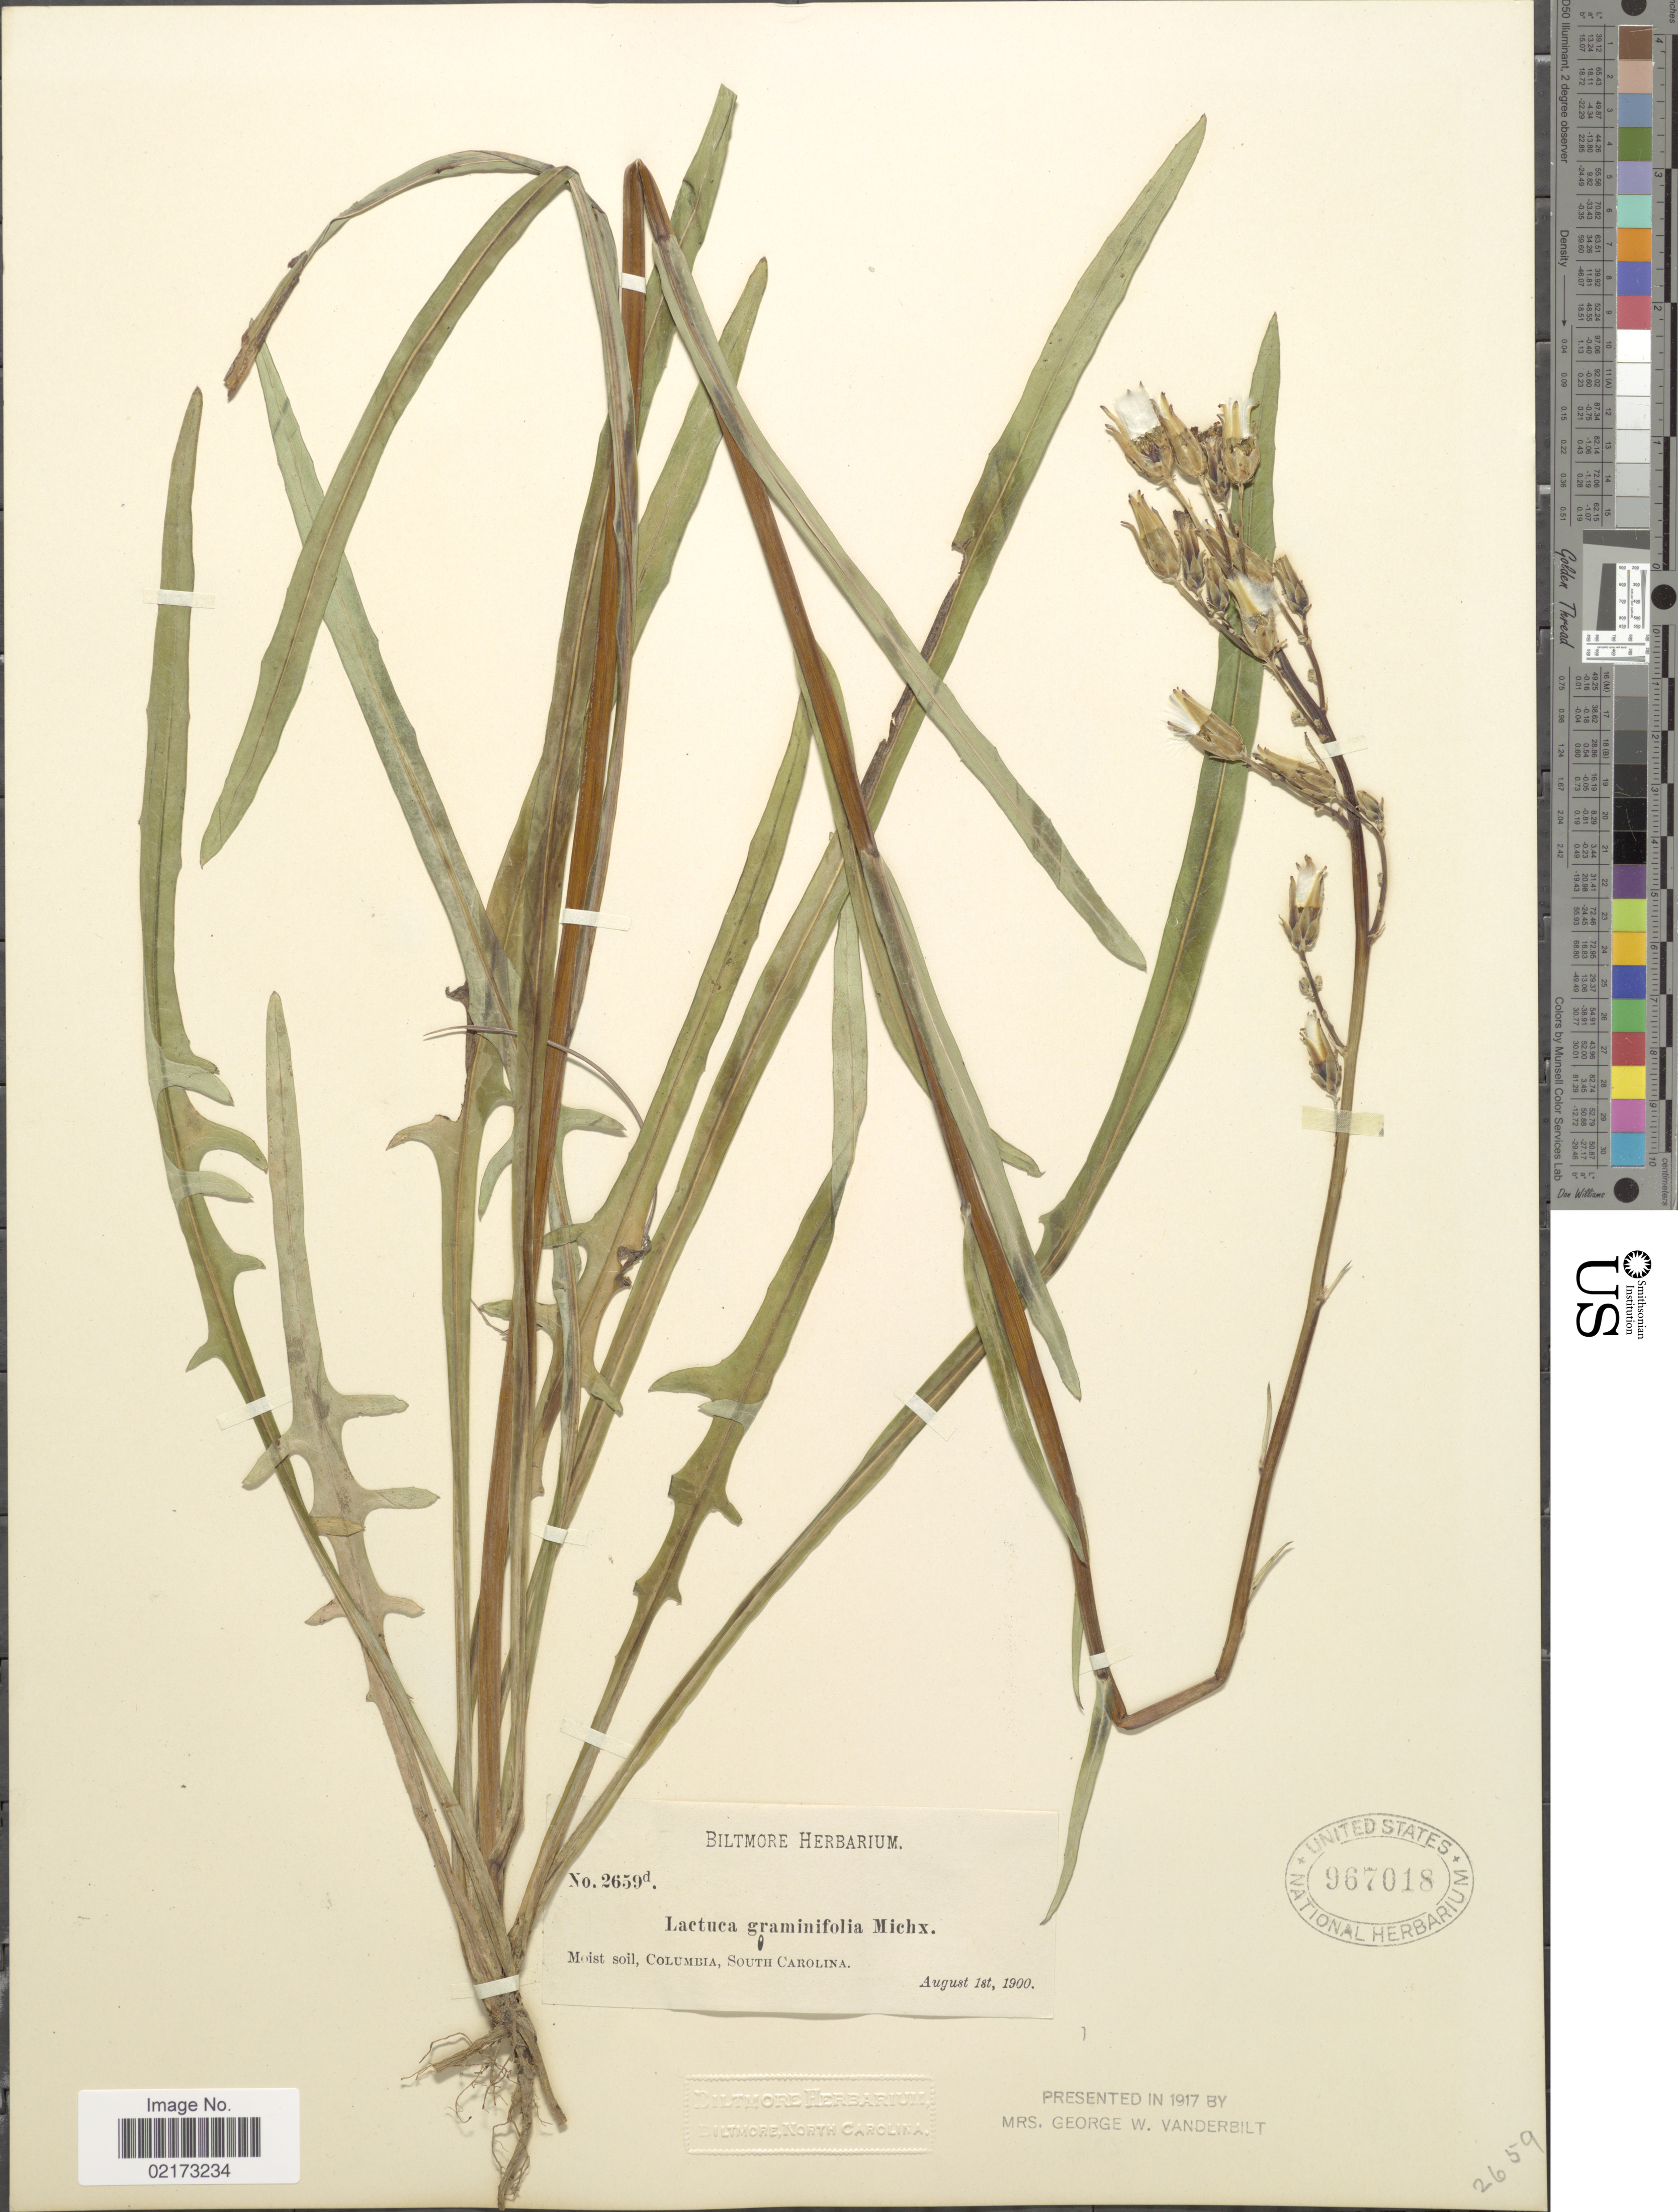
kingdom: Plantae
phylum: Tracheophyta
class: Magnoliopsida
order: Asterales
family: Asteraceae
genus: Lactuca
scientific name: Lactuca graminifolia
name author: Michx.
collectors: ex herb. Biltmore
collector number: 2659d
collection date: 1900-08-01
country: United States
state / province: South Carolina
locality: Columbia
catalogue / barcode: US 967018